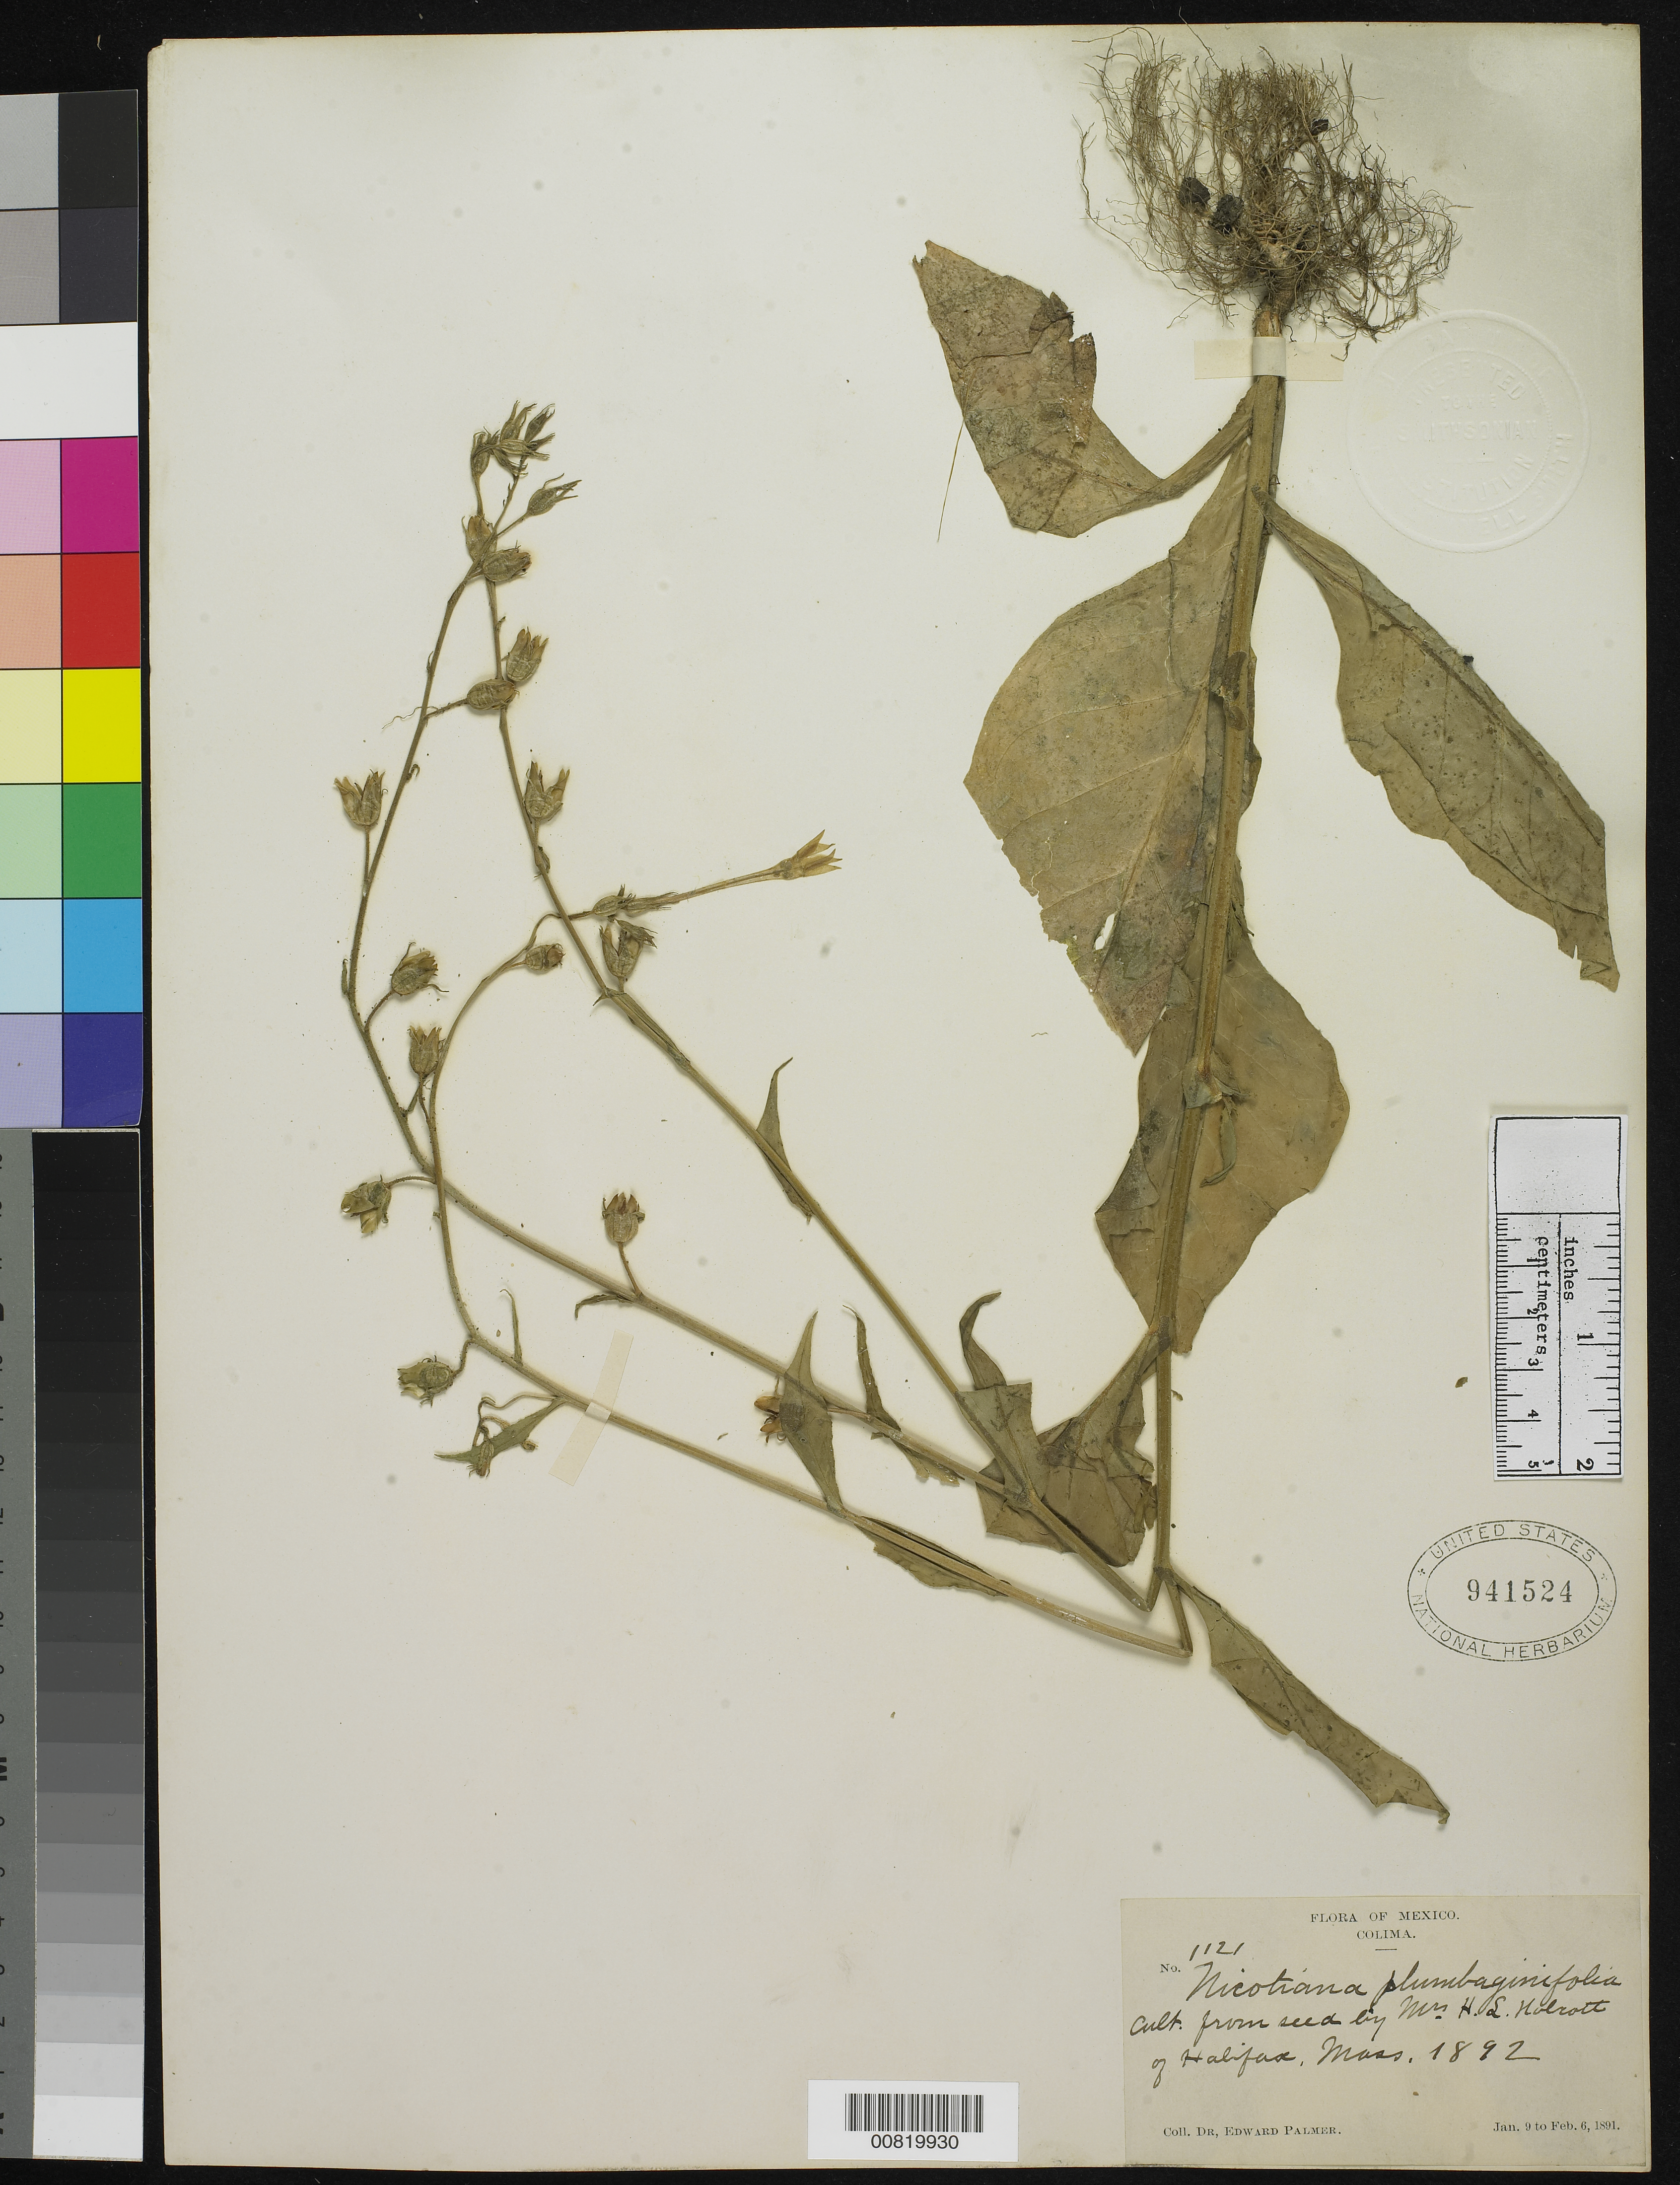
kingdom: Plantae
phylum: Tracheophyta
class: Magnoliopsida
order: Solanales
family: Solanaceae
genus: Nicotiana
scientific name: Nicotiana plumbaginifolia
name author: Viv.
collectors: E. Palmer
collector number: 1121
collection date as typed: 09 Jan 1891 to 06 Feb 1891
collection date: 1891-01-09/1891-02-06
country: Mexico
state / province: Colima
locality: Colima.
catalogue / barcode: US 941524